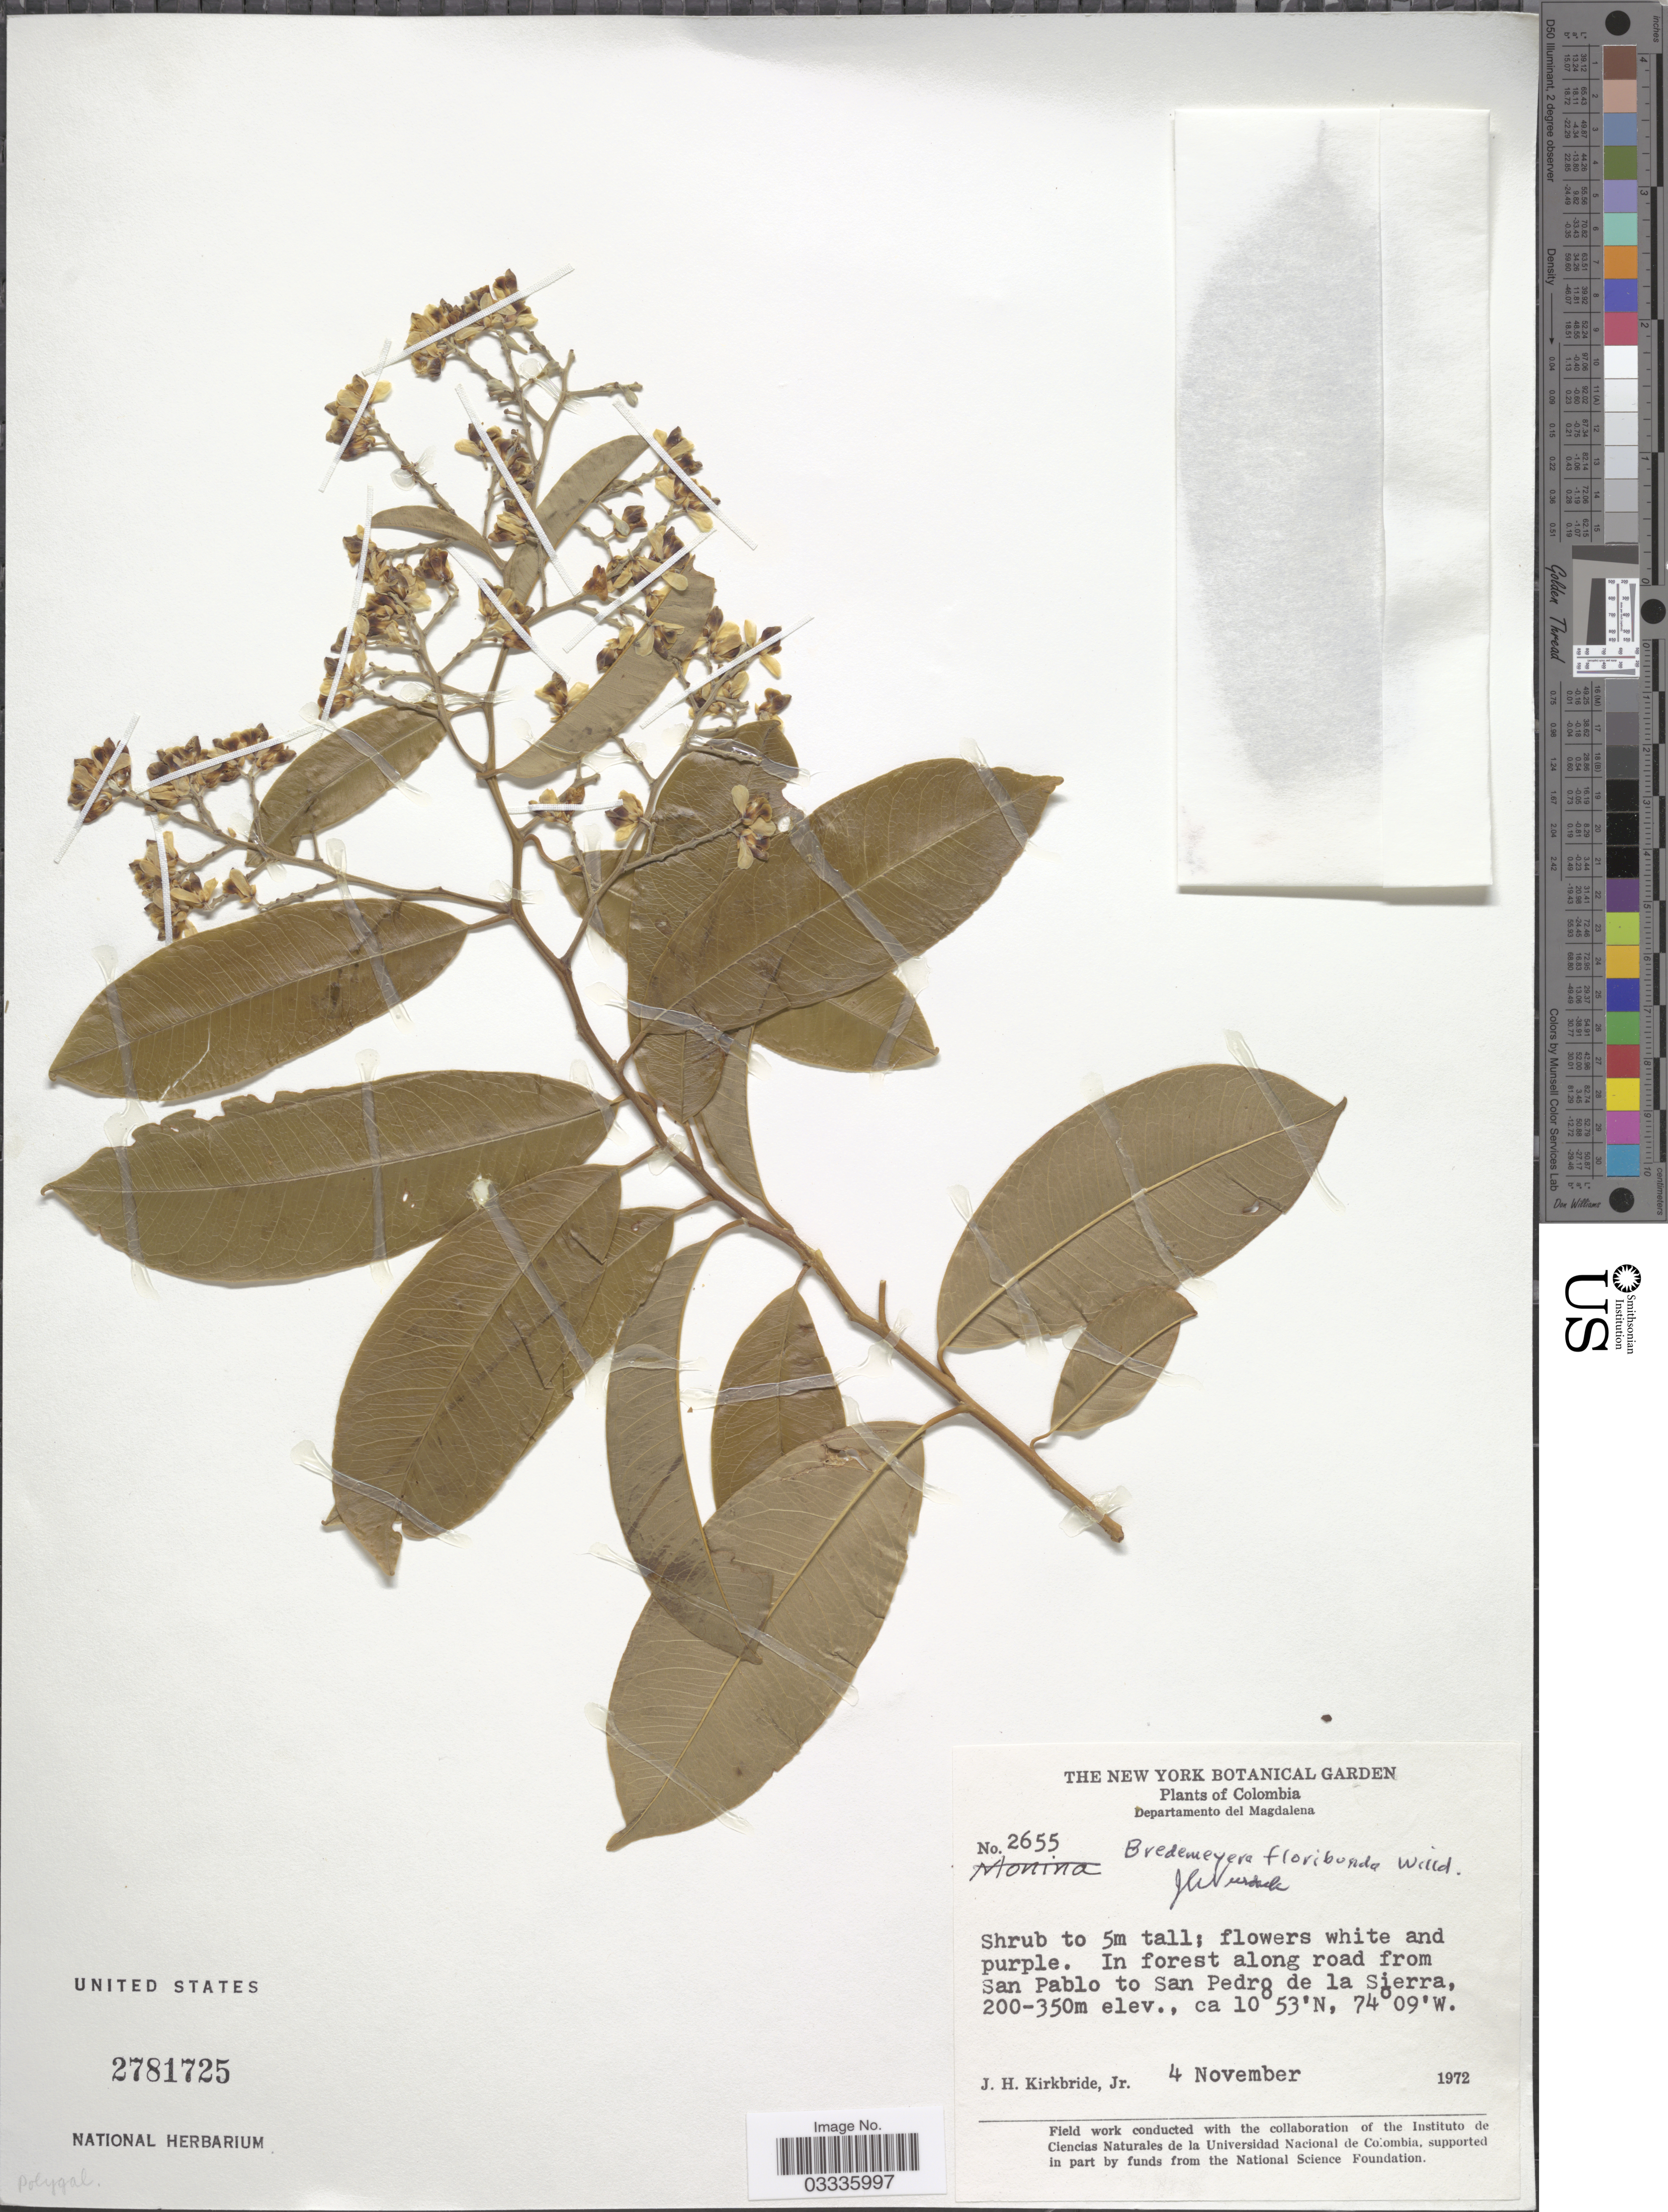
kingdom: Plantae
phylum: Tracheophyta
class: Magnoliopsida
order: Fabales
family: Polygalaceae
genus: Bredemeyera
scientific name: Bredemeyera floribunda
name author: Willd.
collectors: J. H. Kirkbride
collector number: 2655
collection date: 1972-11-04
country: Colombia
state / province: Magdalena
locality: Departamento del magdalena. In forest along road from San Pablo to San Pedro de la Sierra.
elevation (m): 200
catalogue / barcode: US 2781725